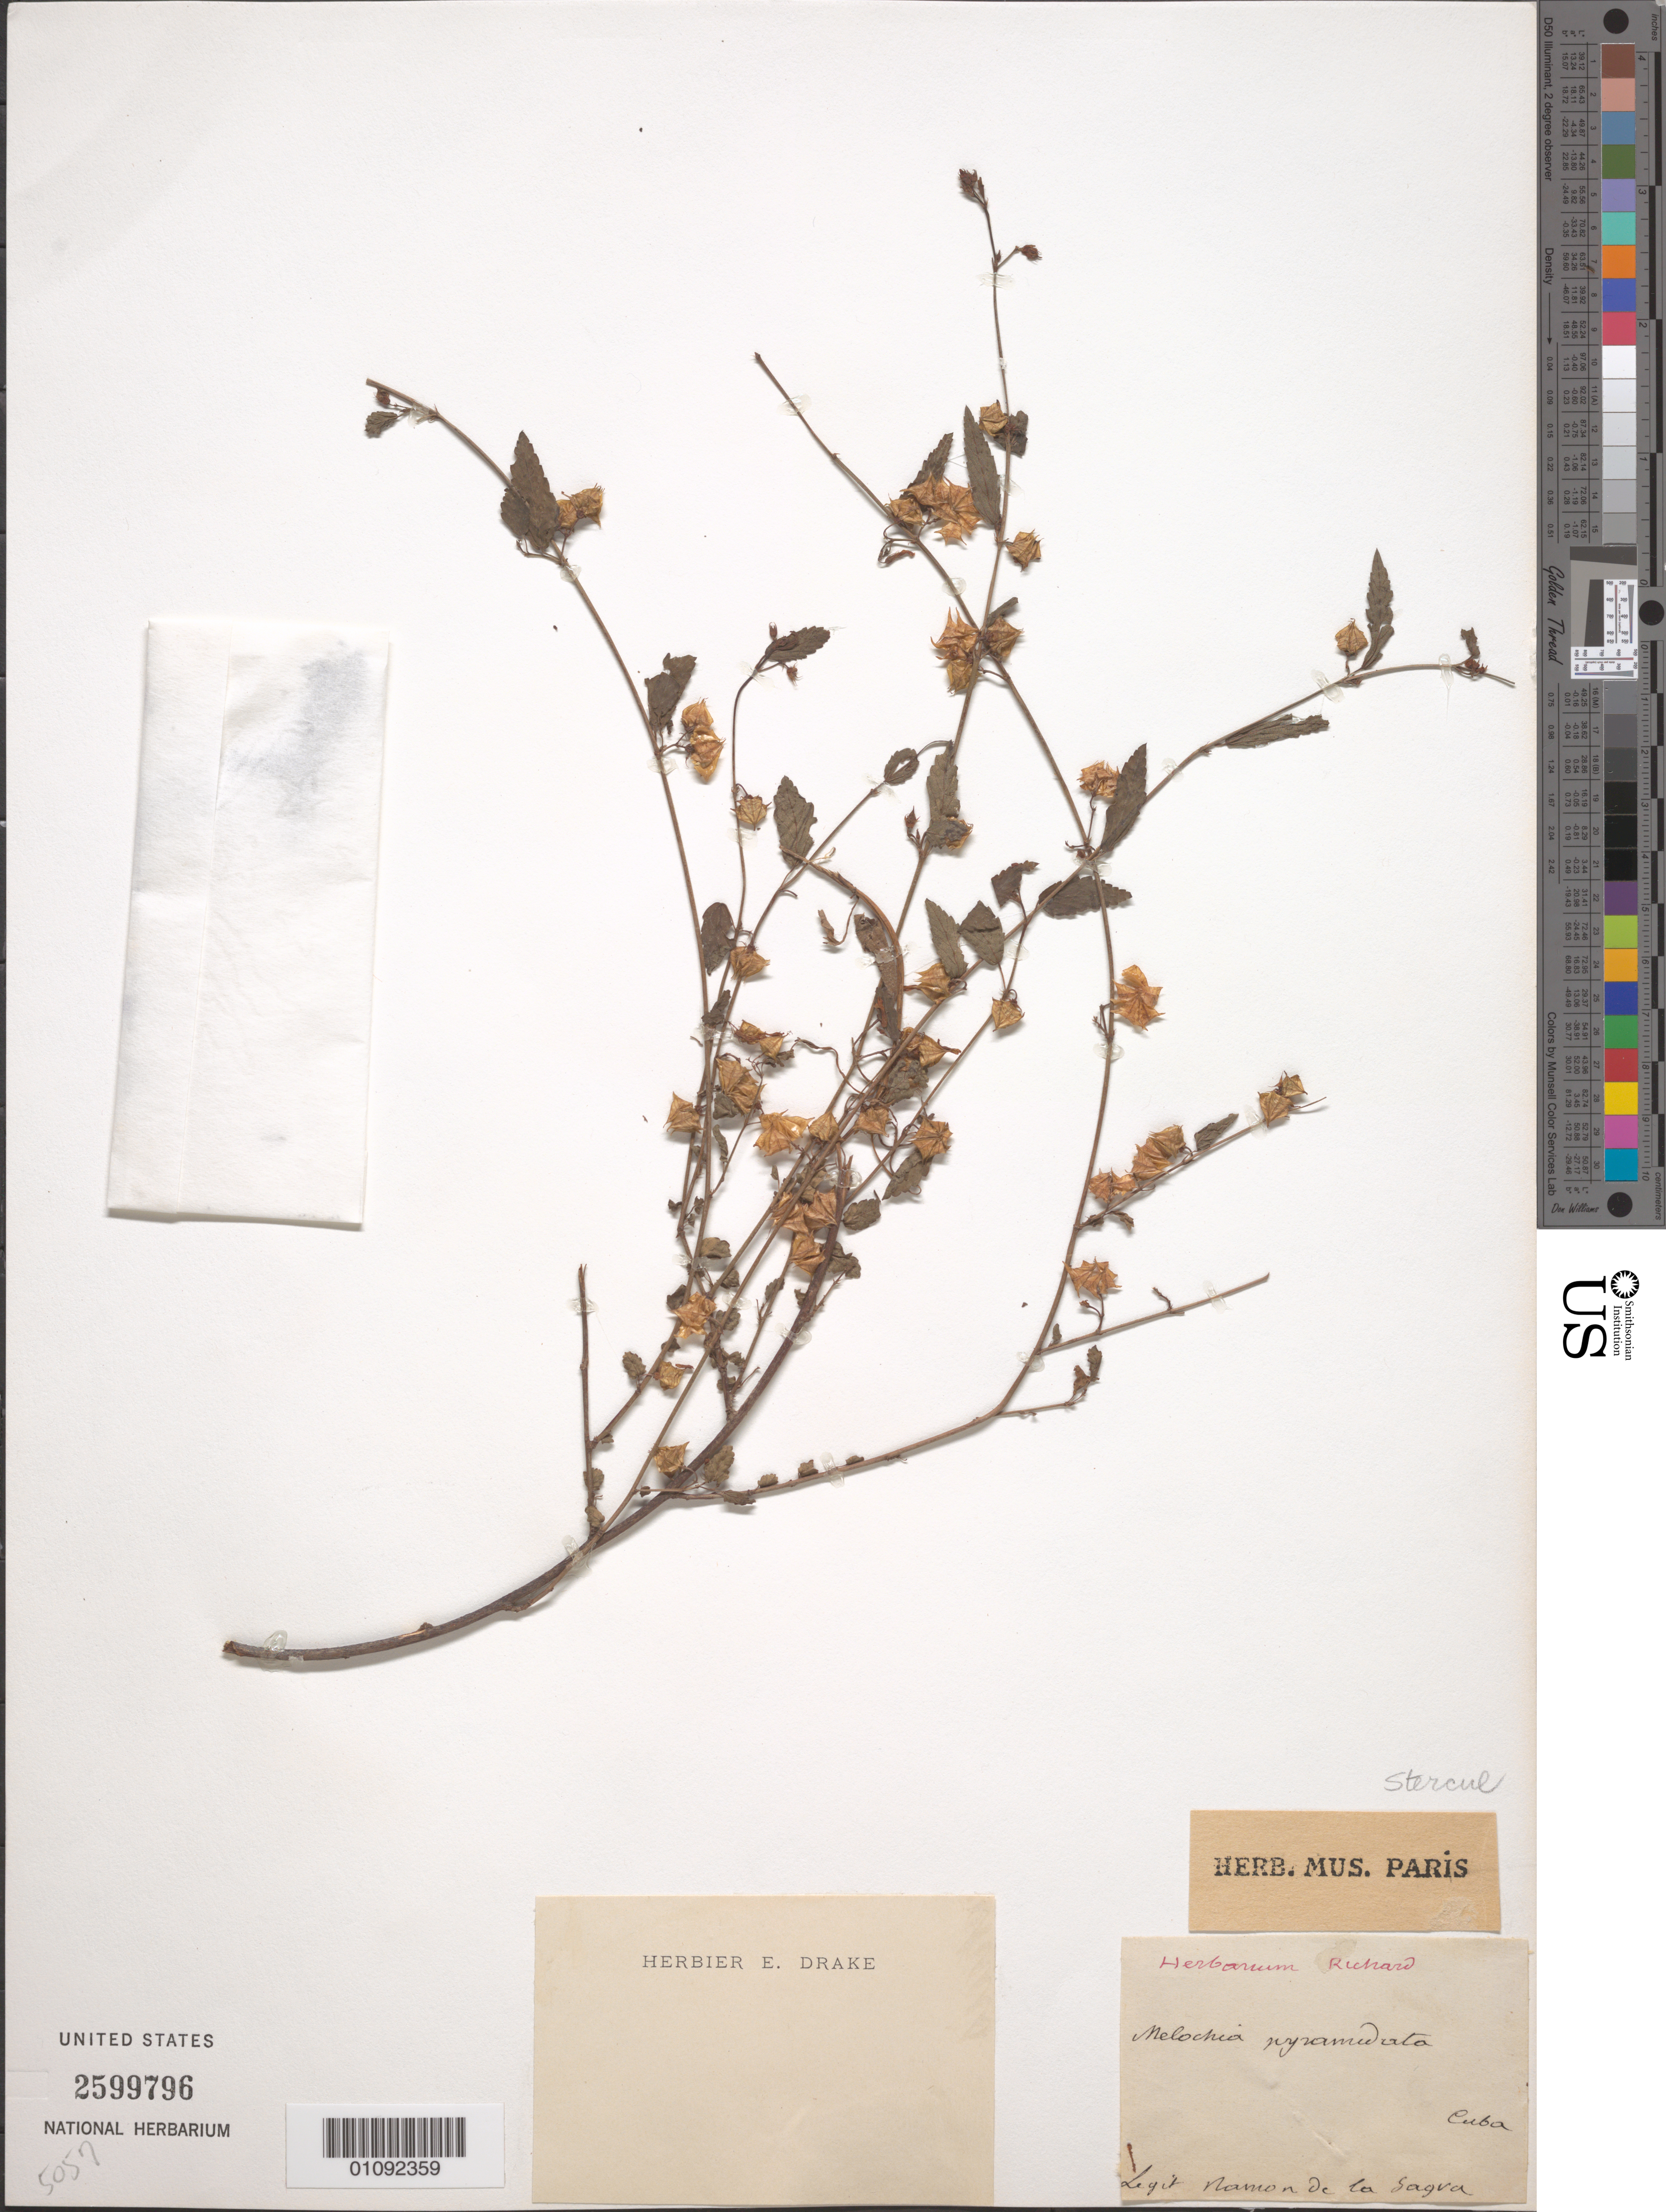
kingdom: Plantae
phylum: Tracheophyta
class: Magnoliopsida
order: Malvales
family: Malvaceae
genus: Melochia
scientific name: Melochia pyramidata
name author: L.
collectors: -. Richard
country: Cuba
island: Cuba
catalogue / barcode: US 2599796